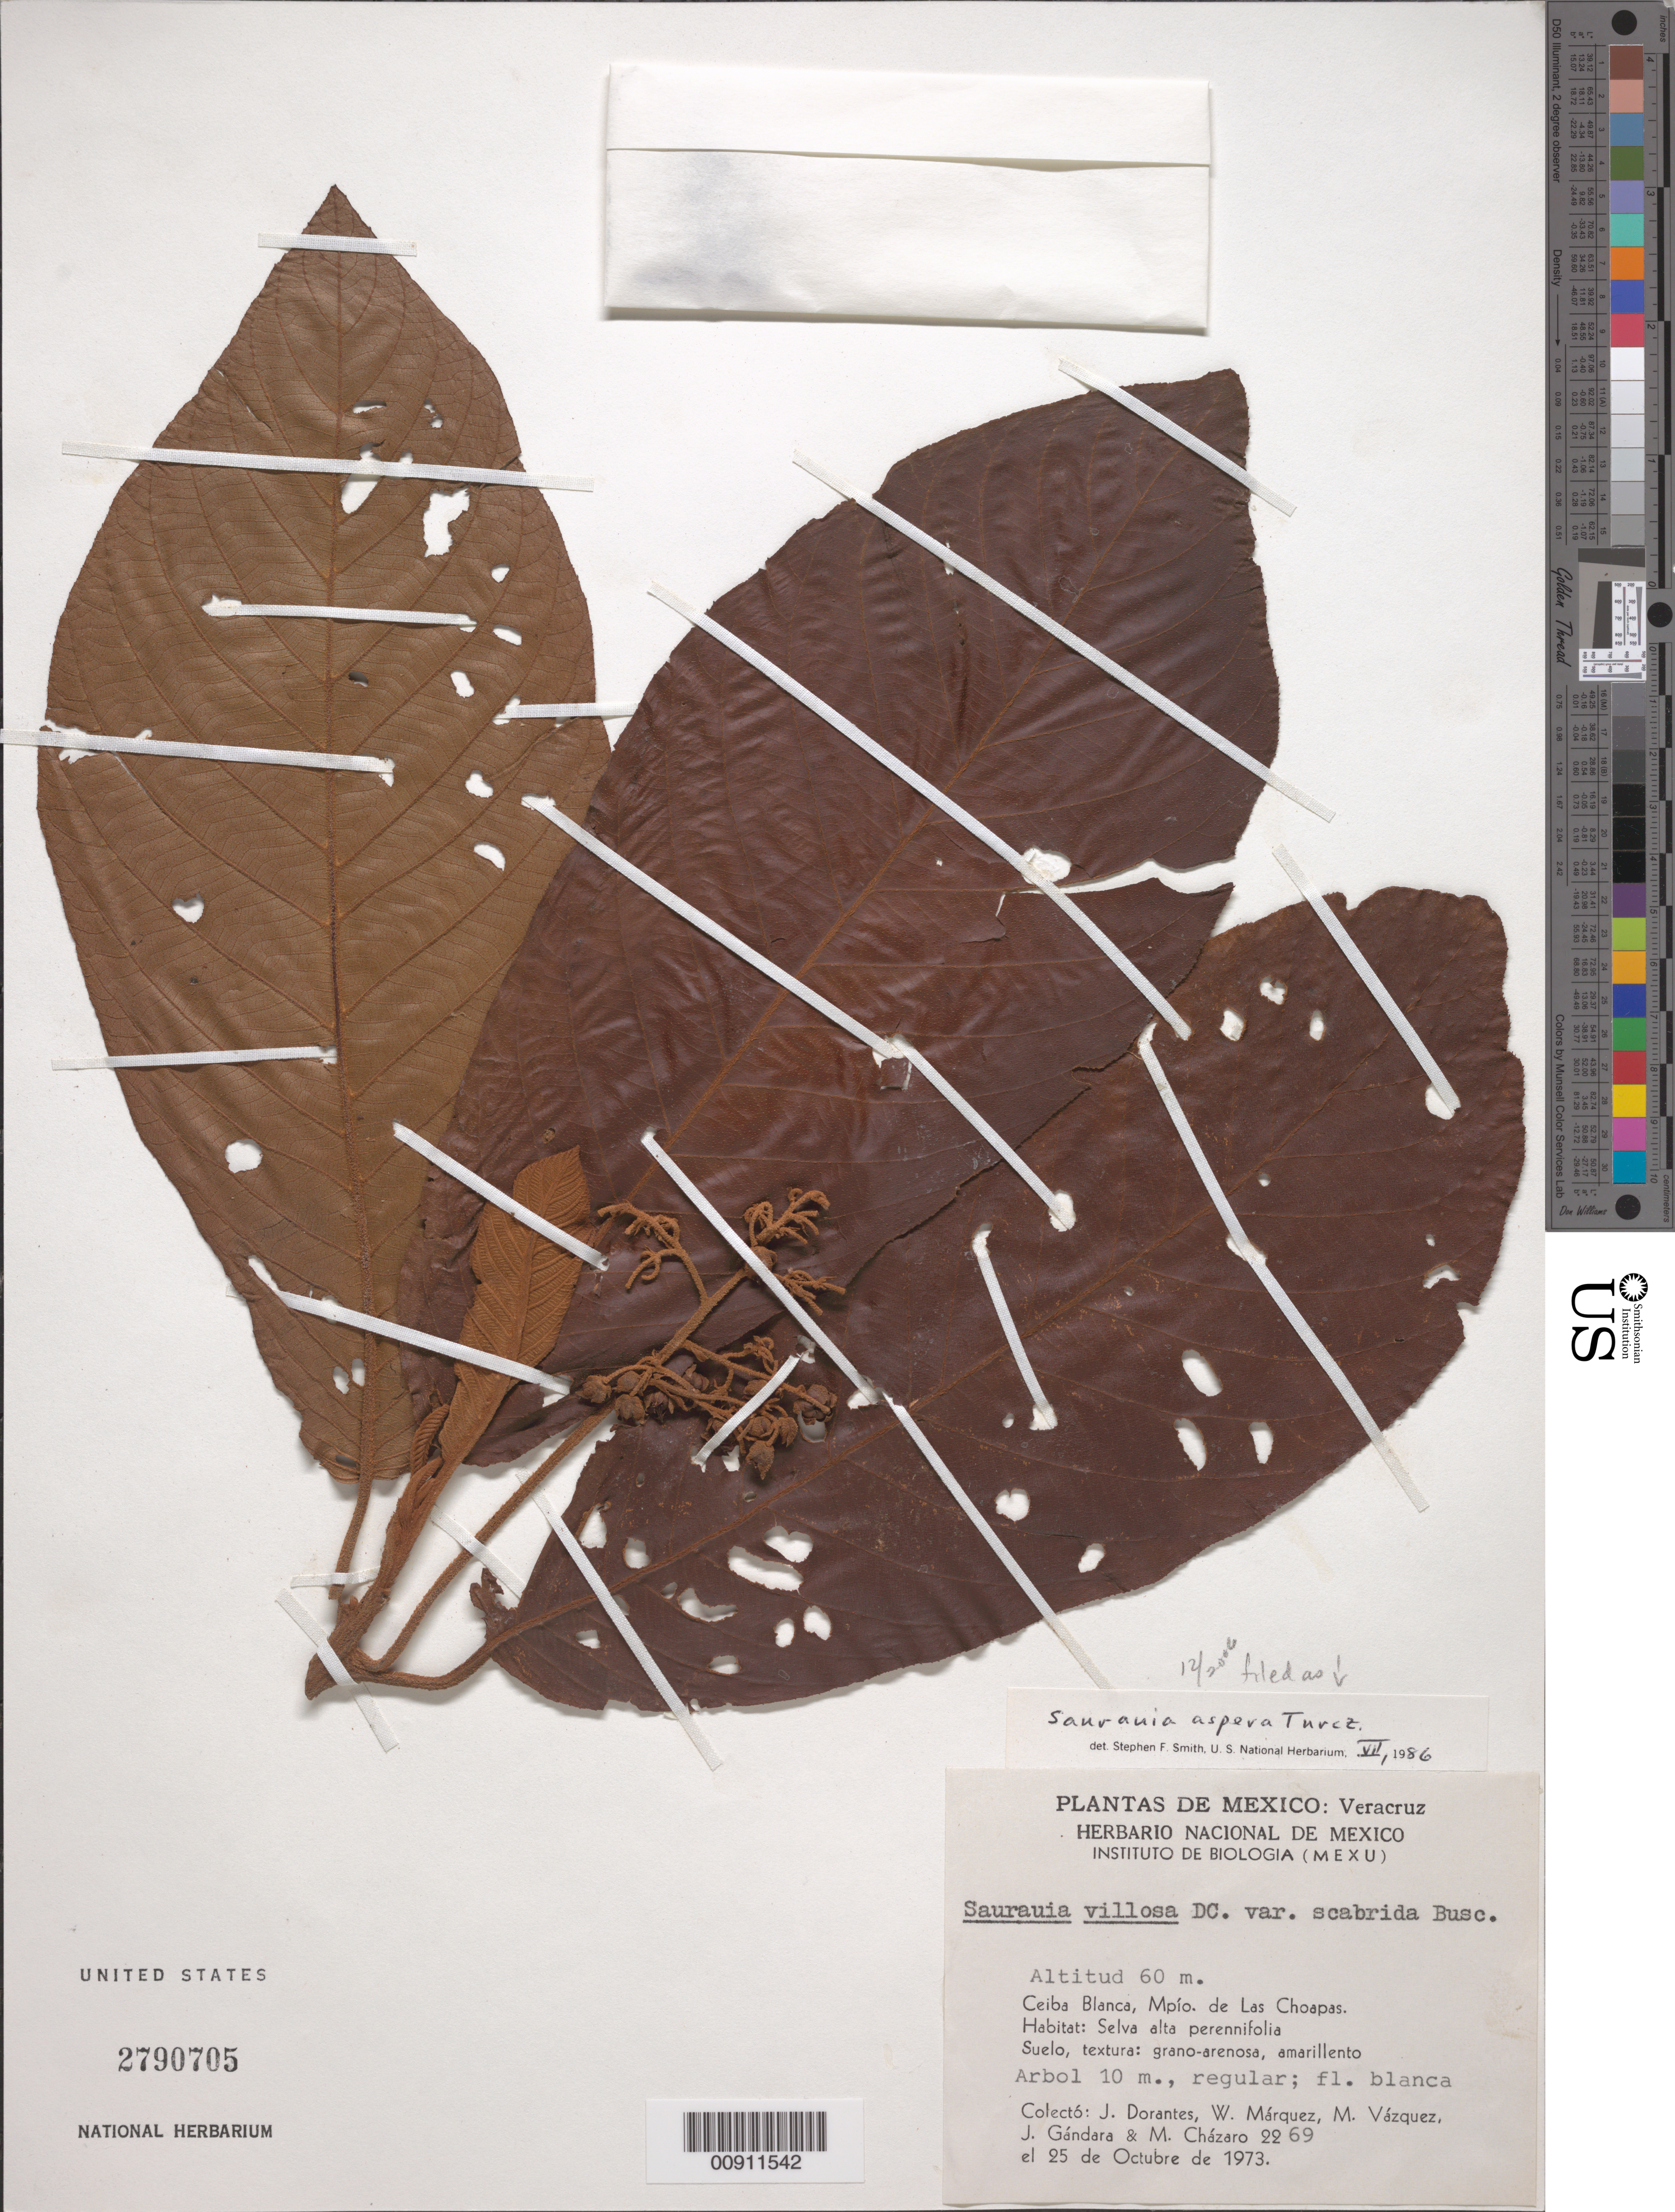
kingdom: Plantae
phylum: Tracheophyta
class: Magnoliopsida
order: Ericales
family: Actinidiaceae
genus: Saurauia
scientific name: Saurauia aspera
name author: Turcz.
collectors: J. Dorantes, W. Marquez, M. Vázquez, J. M. Gándara & M. de J. Cházaro Basáñoez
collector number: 2269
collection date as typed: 25 Oct 1973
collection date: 1973-10-25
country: Mexico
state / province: Veracruz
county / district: Choapas, Las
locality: Ceiba Blanca, Mpío. de La Choapas, Veracruz.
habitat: Selva alta perennifolia. Suelo, textura: grano-arenosa, amarillento.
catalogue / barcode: US 2790705